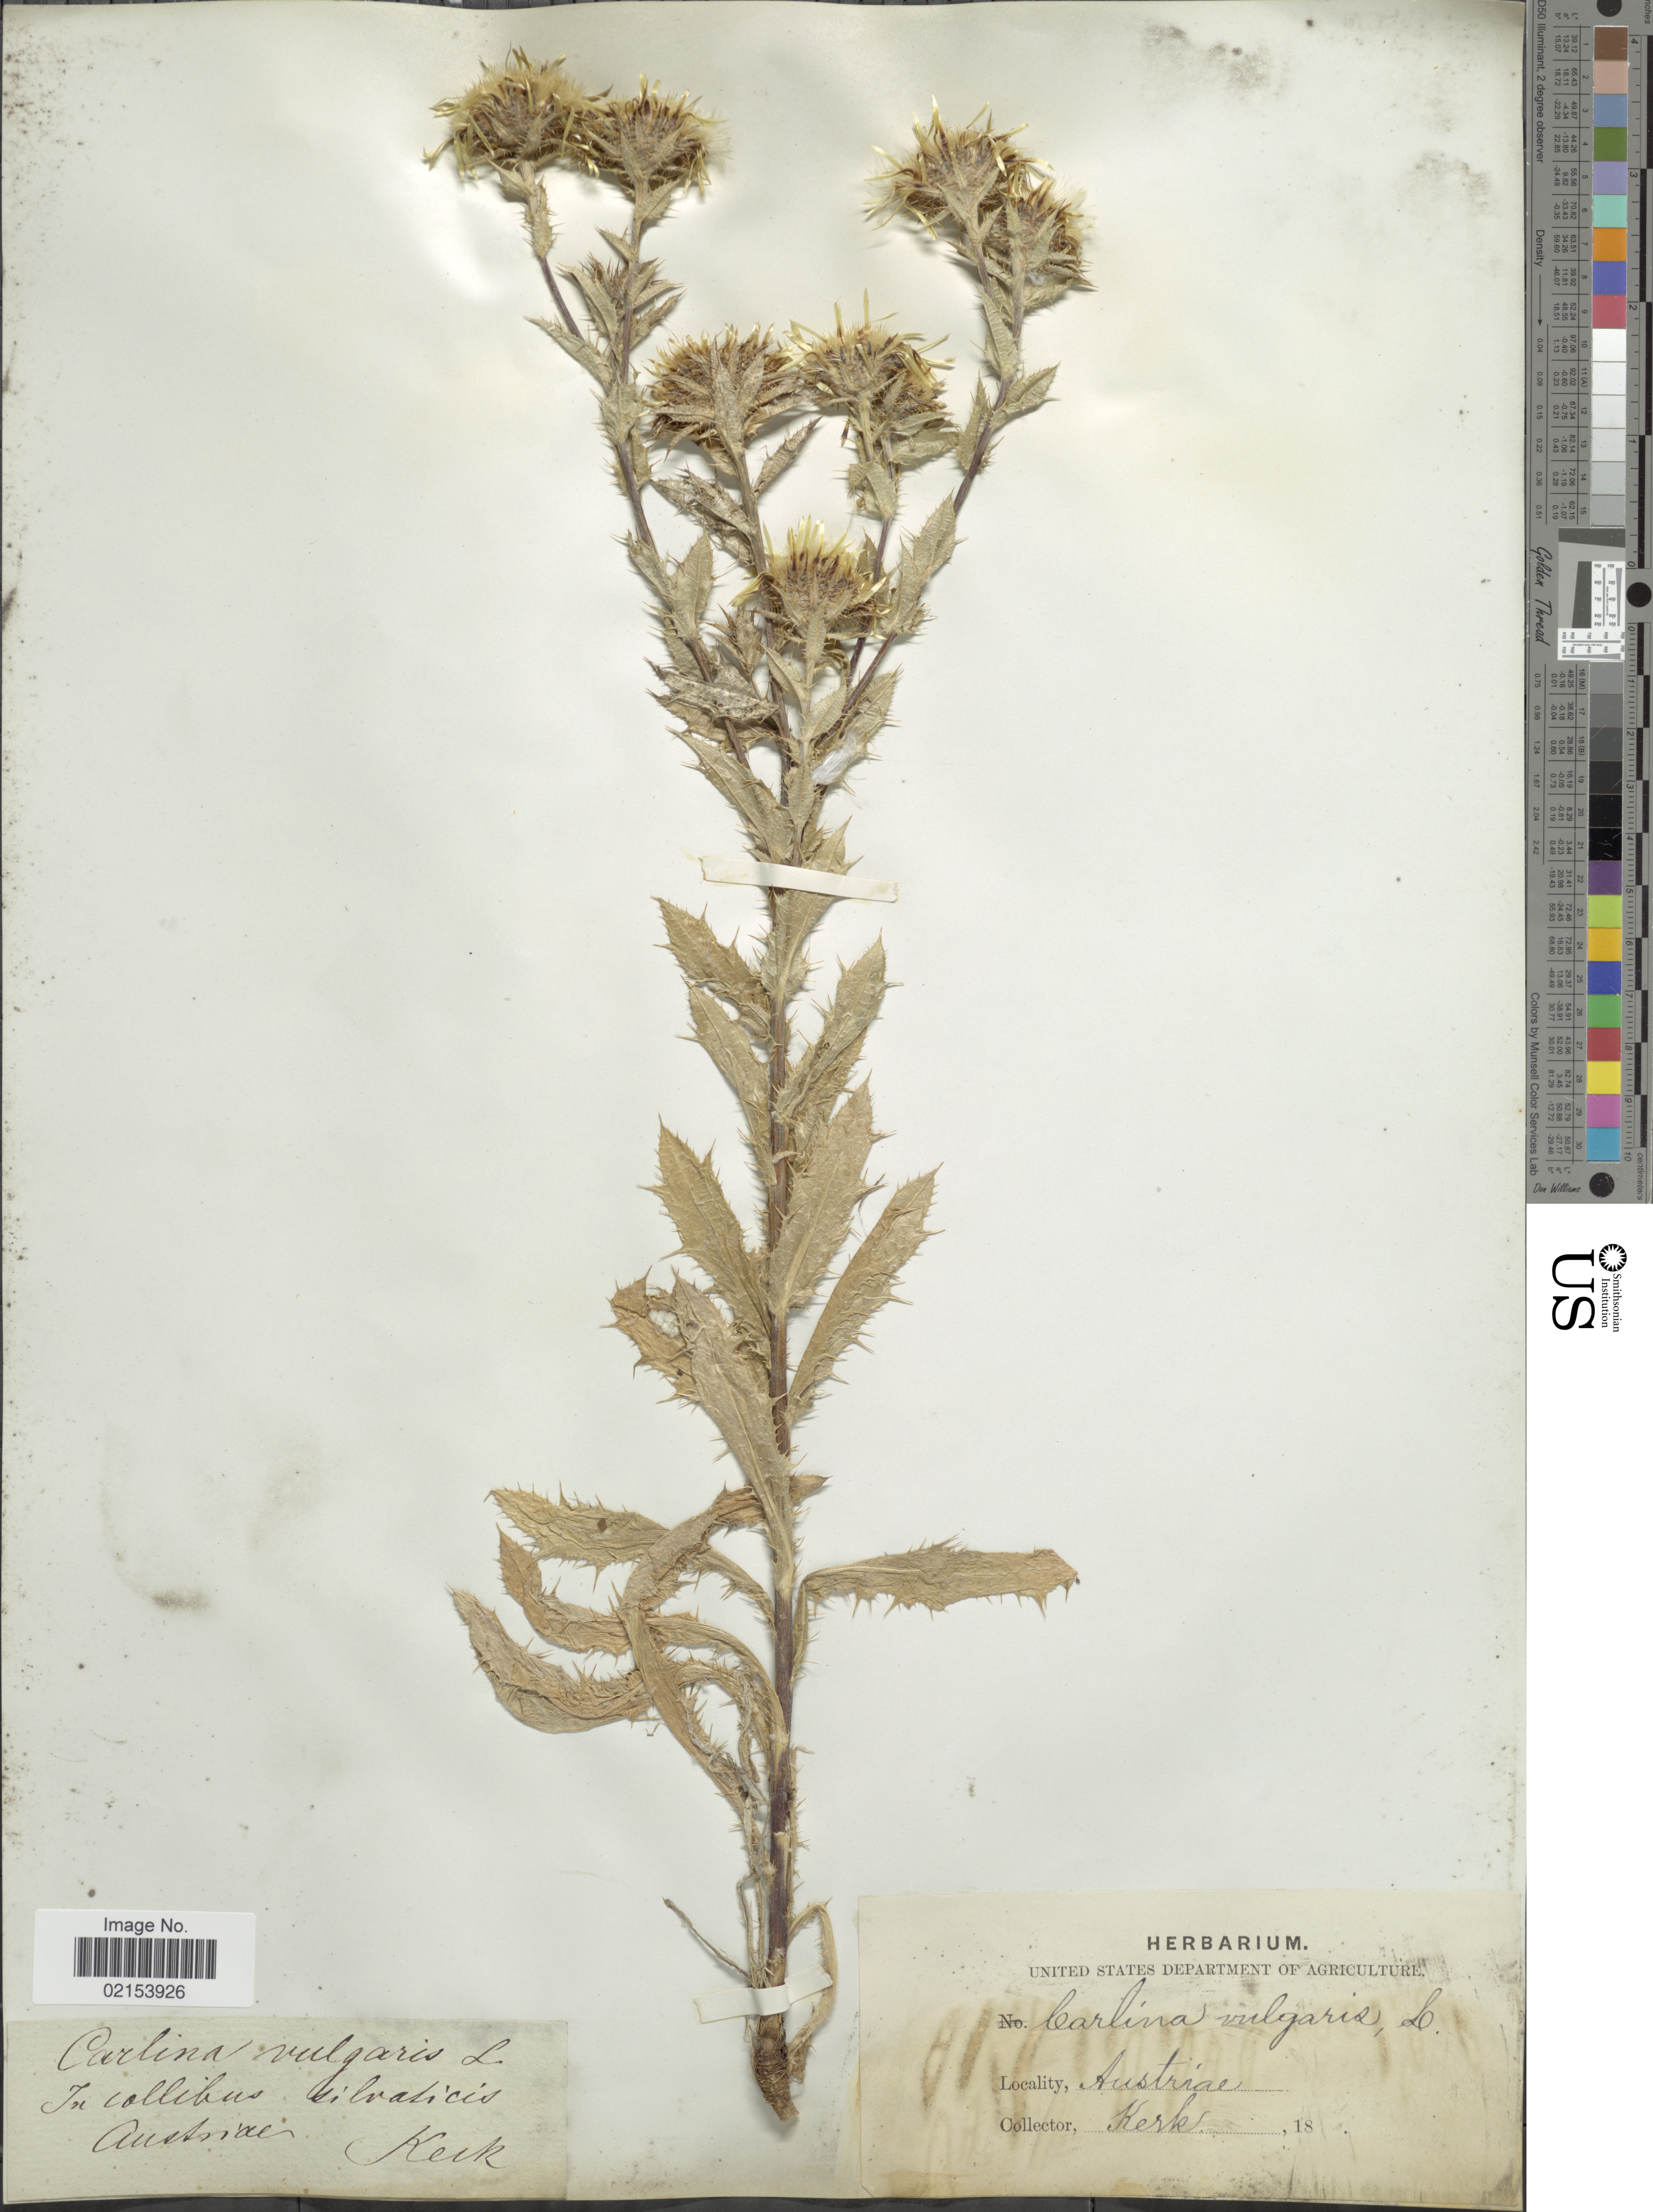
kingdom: Plantae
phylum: Tracheophyta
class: Magnoliopsida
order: Asterales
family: Asteraceae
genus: Carlina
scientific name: Carlina vulgaris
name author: L.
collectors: Kerk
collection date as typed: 18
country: Austria